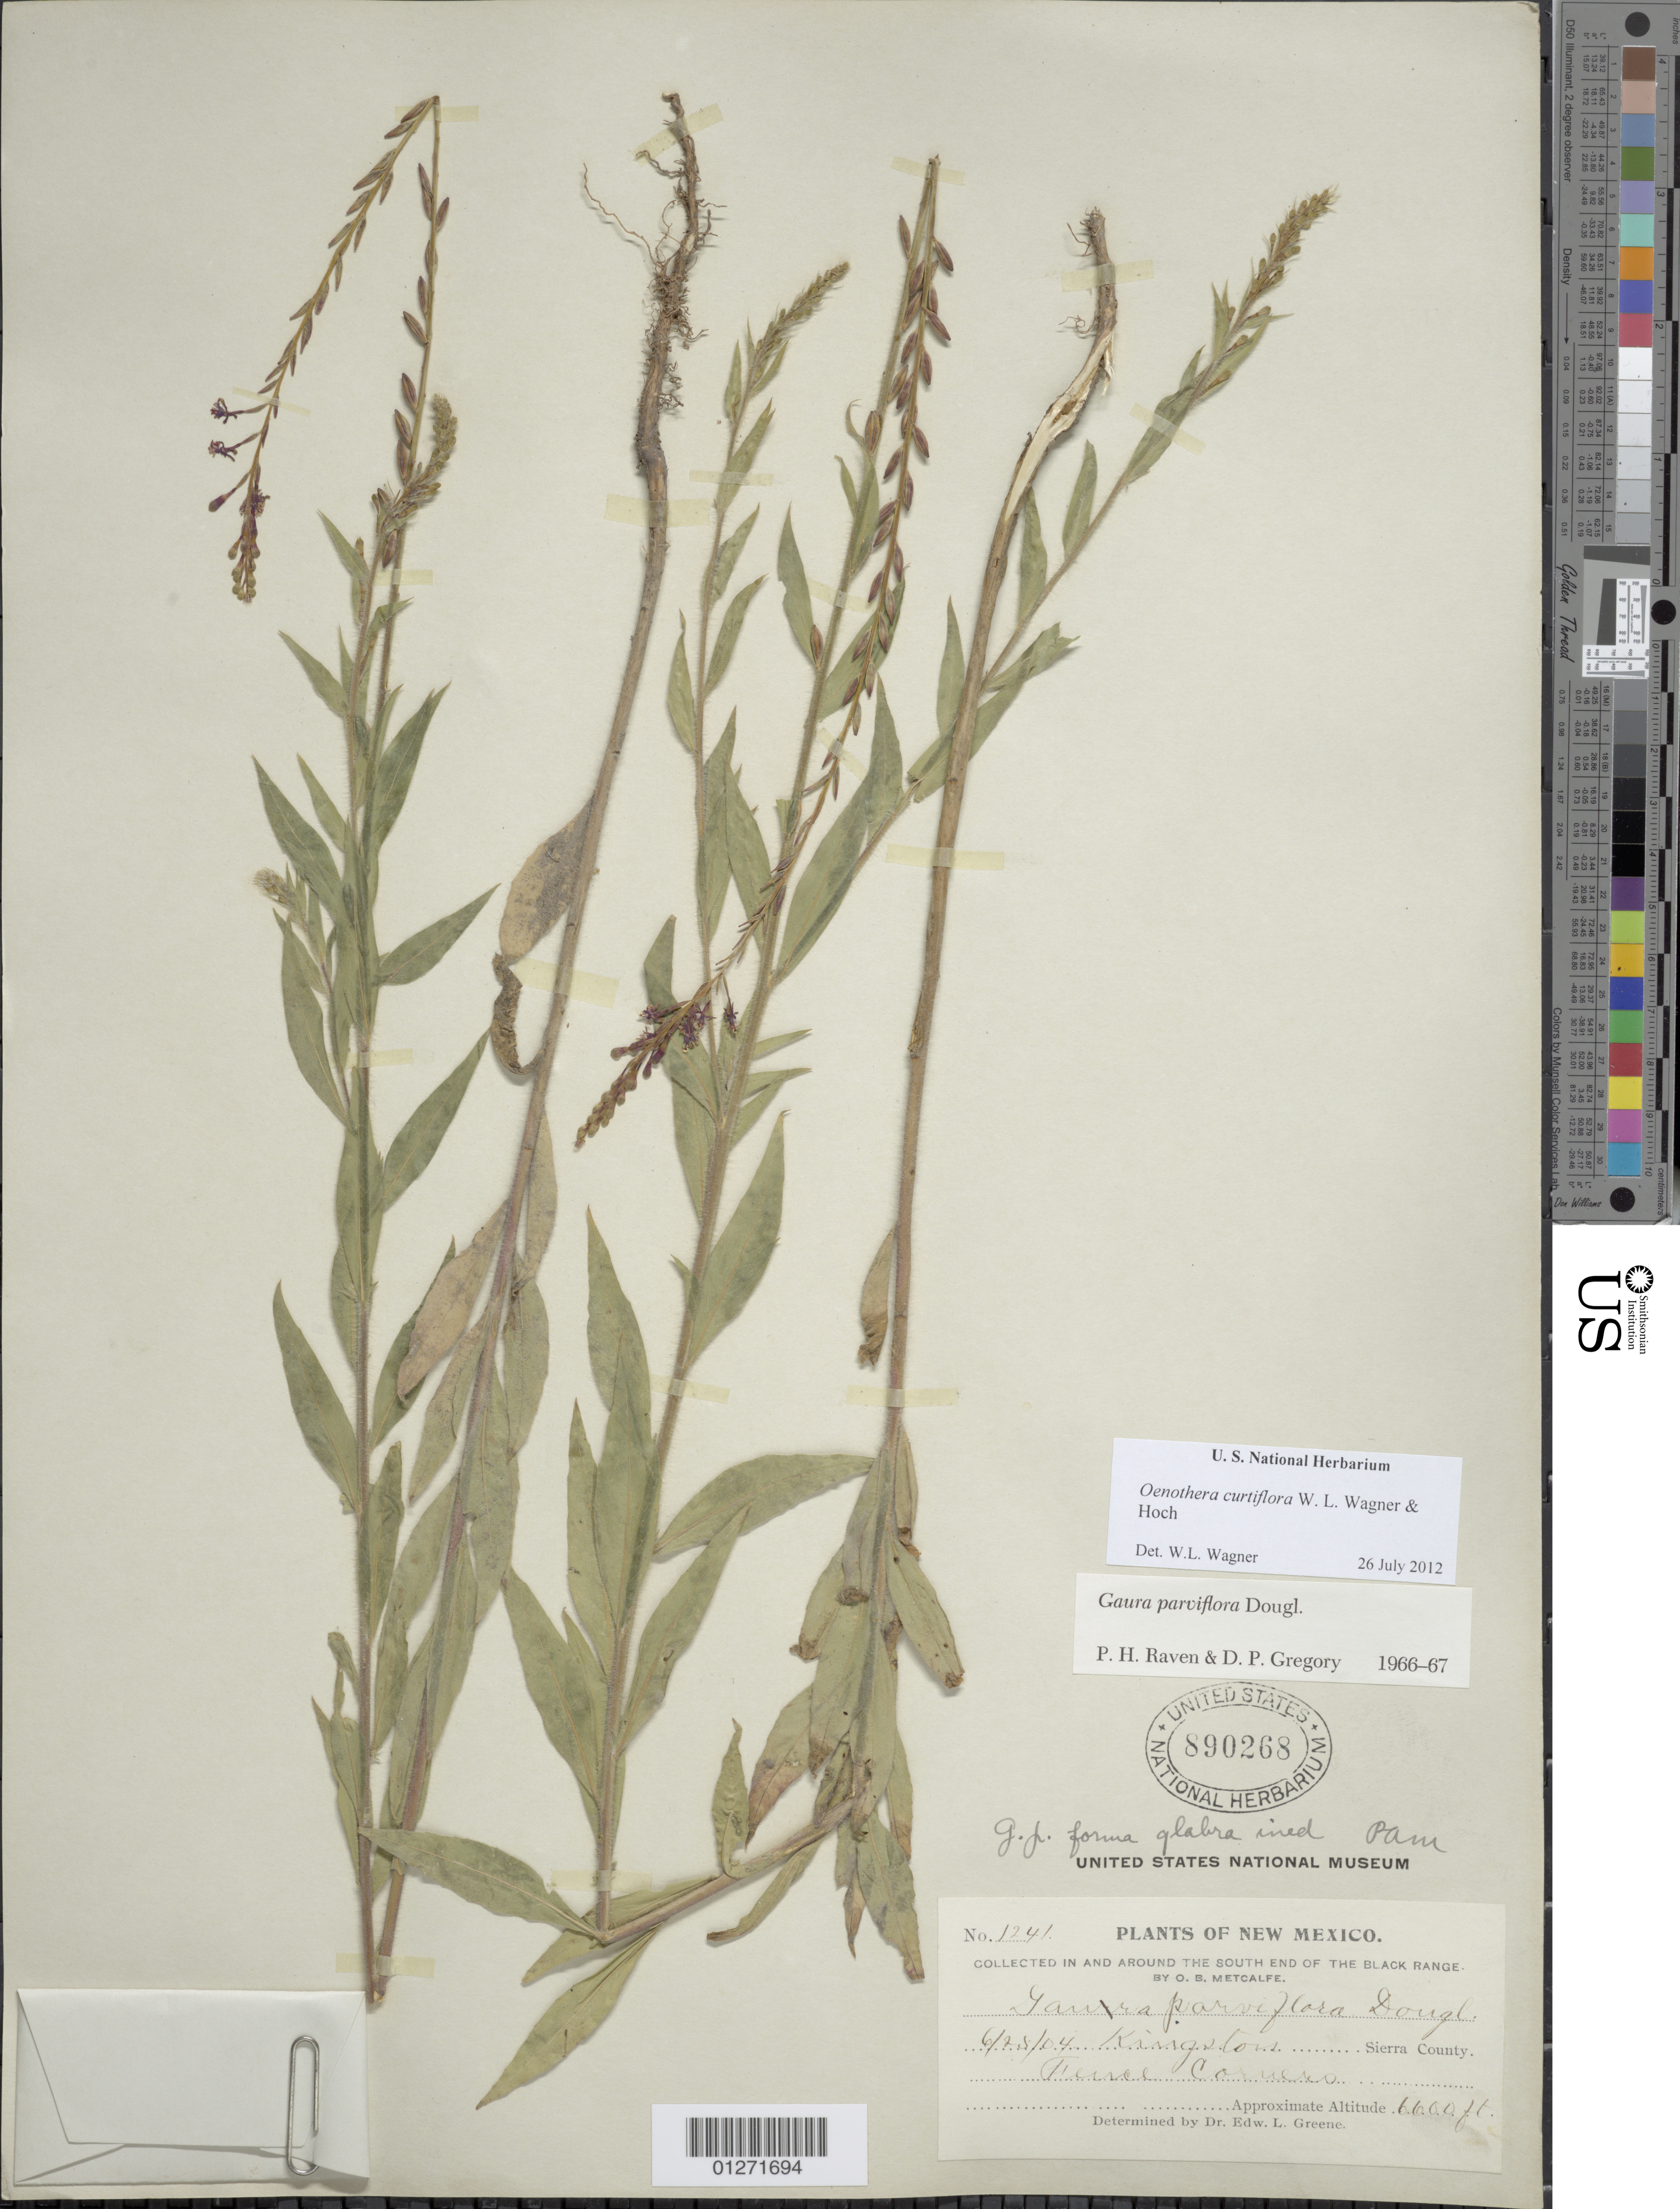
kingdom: Plantae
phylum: Tracheophyta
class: Magnoliopsida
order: Myrtales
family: Onagraceae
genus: Oenothera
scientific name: Oenothera curtiflora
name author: W.L. Wagner & Hoch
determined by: Wagner, W. L., (BOT), Smithsonian Institution - National Museum of Natural History (UNITED STATES)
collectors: O. B. Metcalfe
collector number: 1241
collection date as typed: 25 Jun 1904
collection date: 1904-06-25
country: United States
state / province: New Mexico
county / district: Sierra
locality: Kingston.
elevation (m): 2012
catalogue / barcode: US 890268